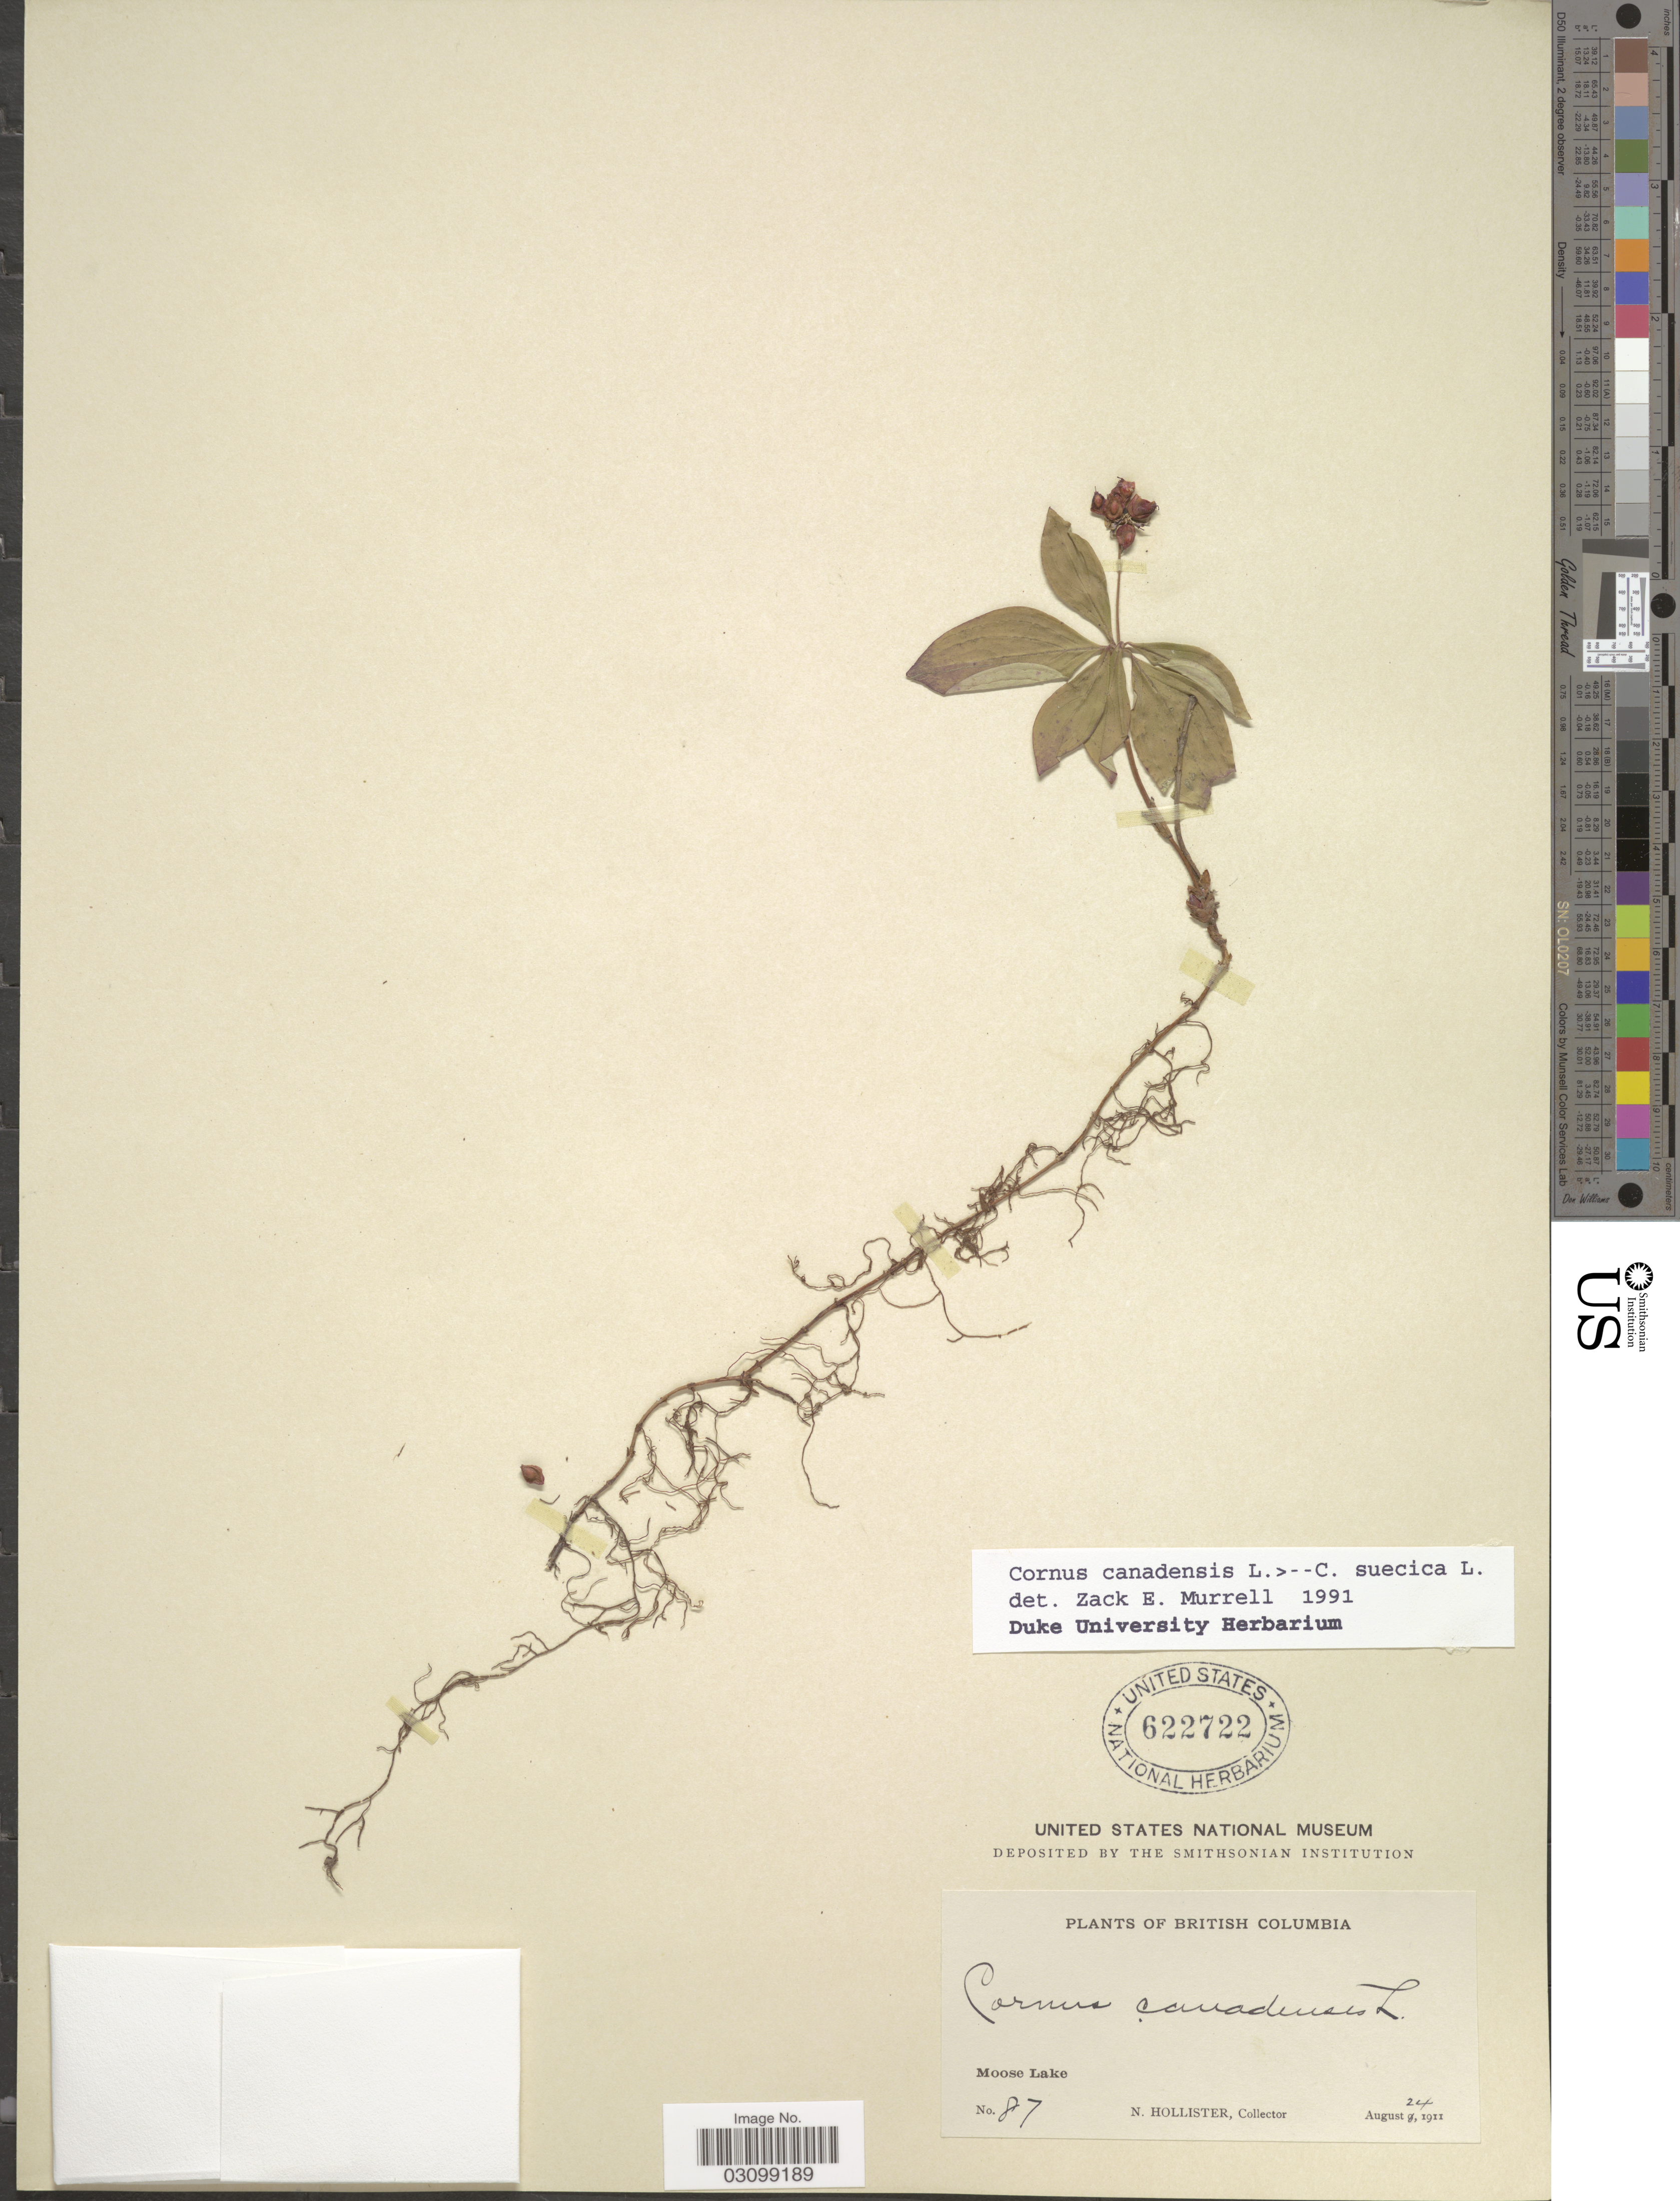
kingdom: Plantae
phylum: Tracheophyta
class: Magnoliopsida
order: Cornales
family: Cornaceae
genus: Cornus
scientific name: Cornus sp.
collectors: N. Hollister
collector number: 87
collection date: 1911-08-24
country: Canada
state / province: British Columbia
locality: Moose Lake.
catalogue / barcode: US 622722